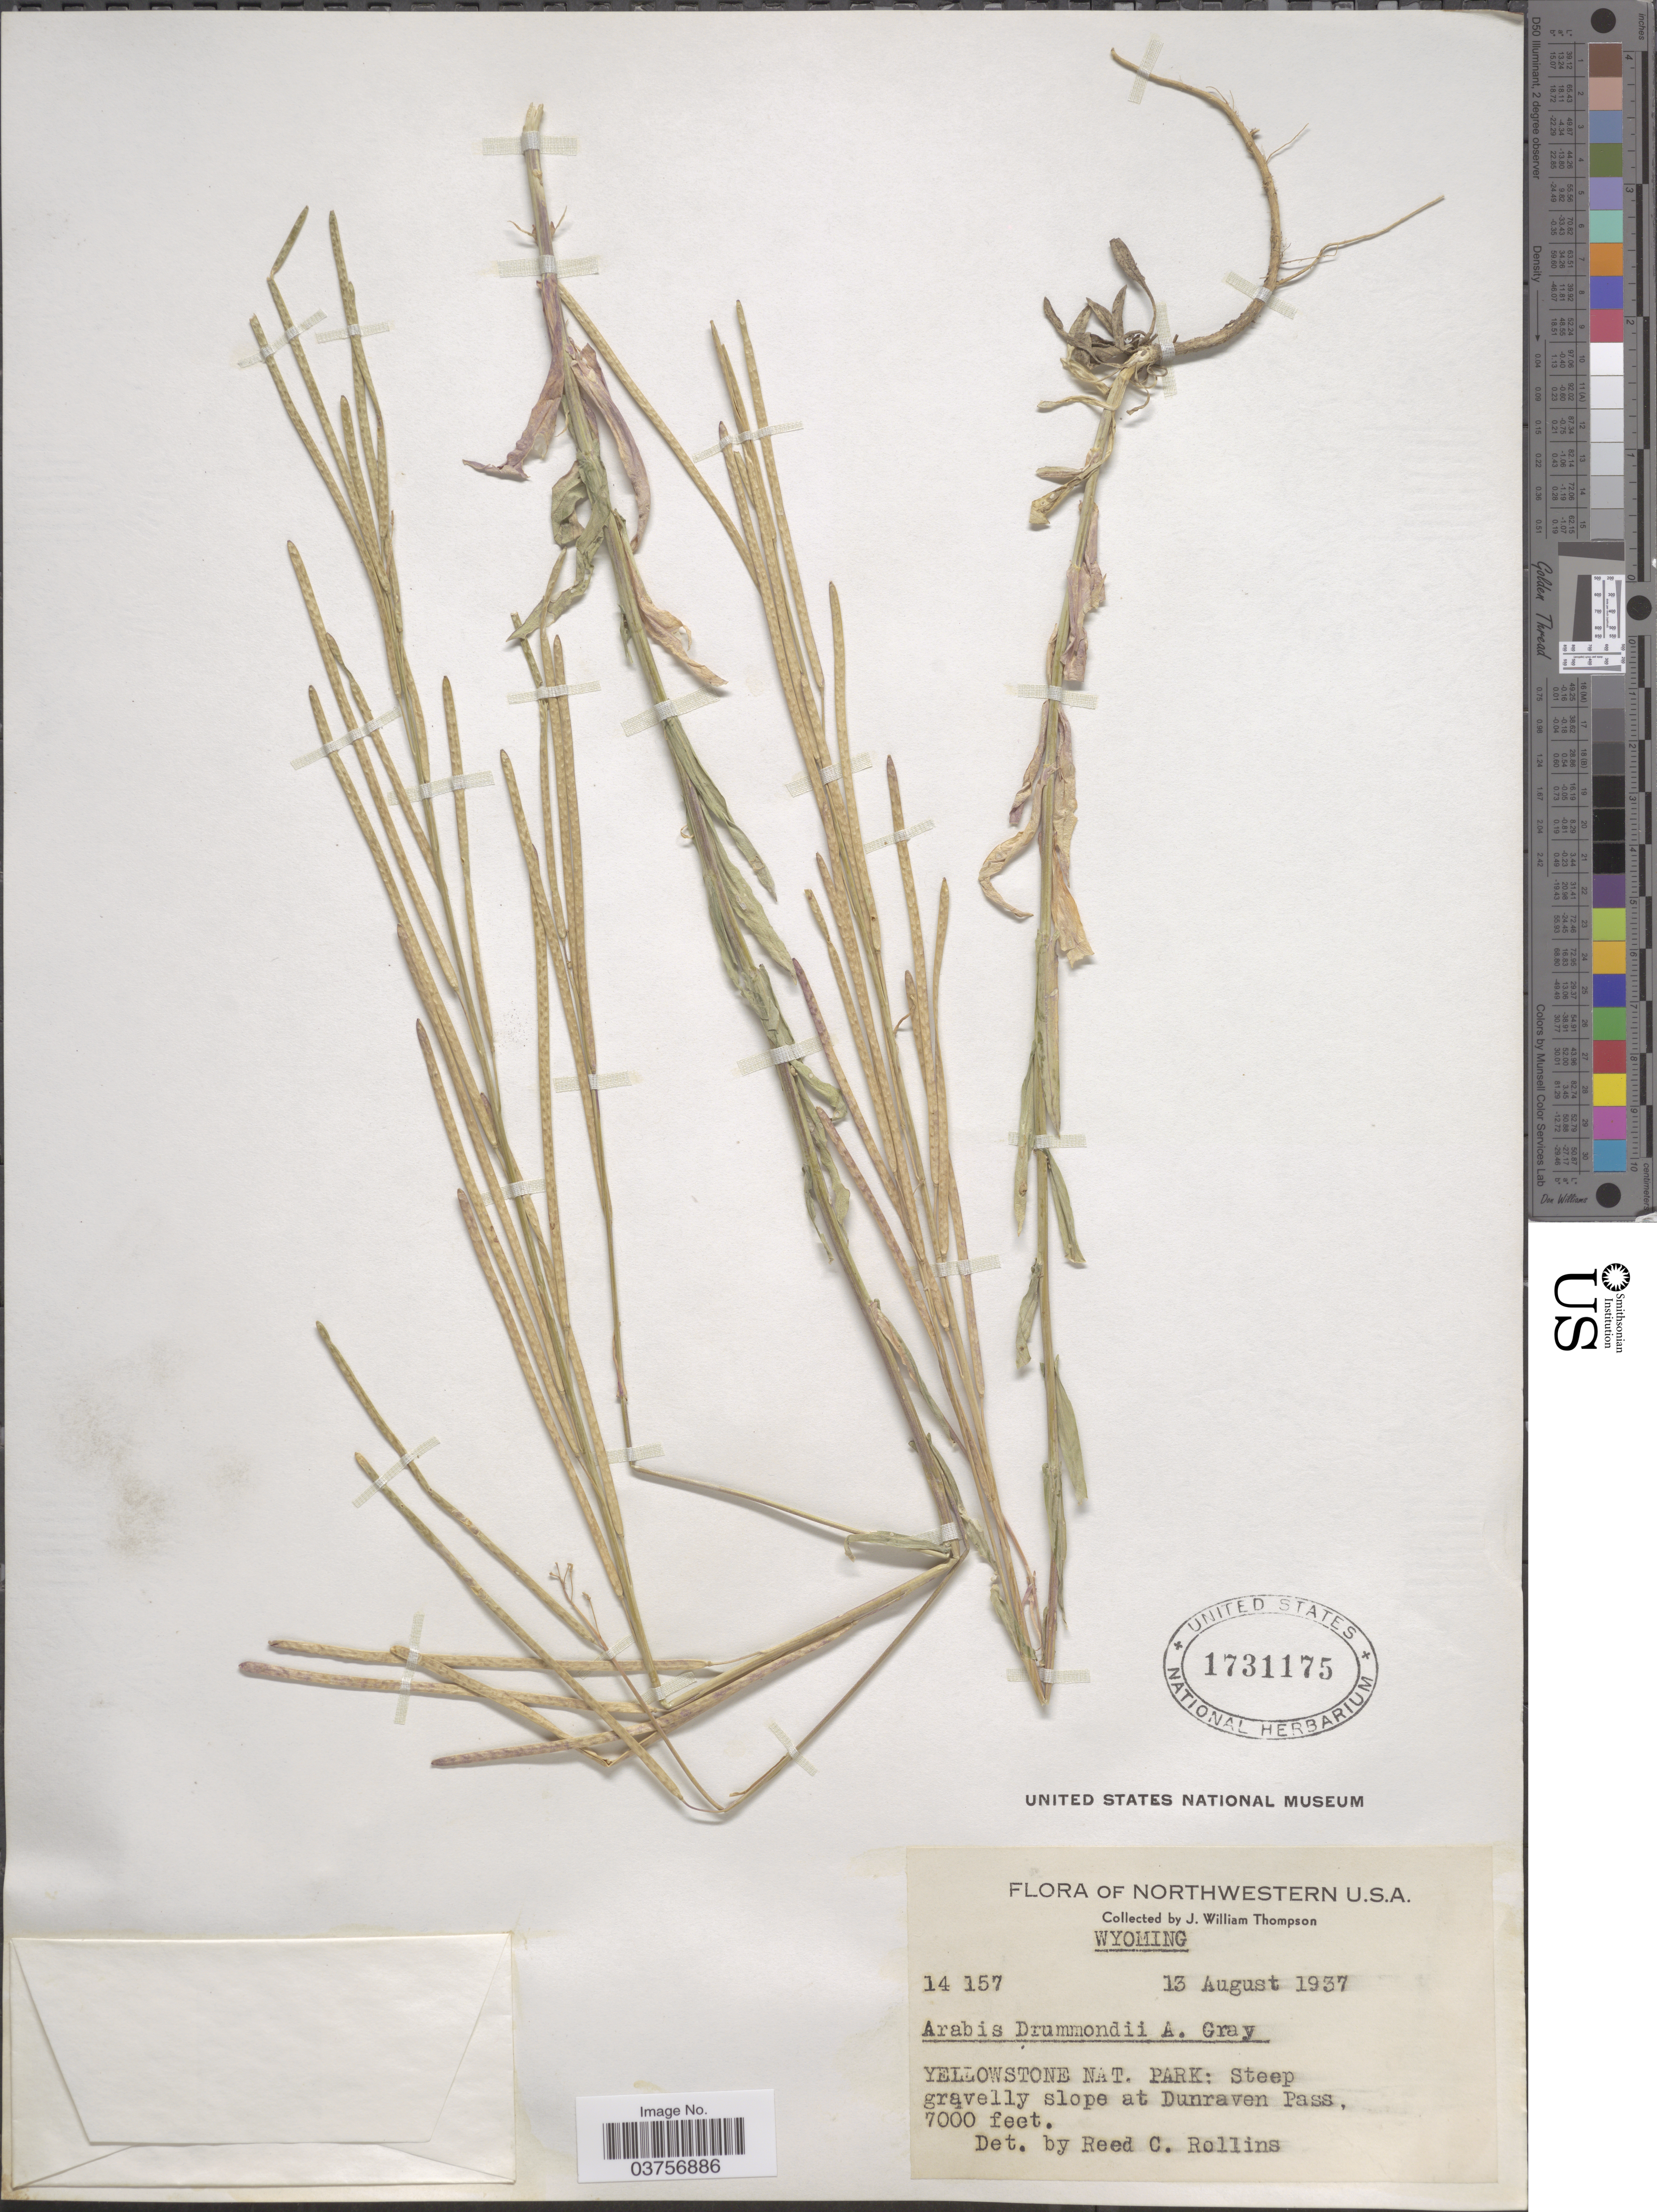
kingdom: Plantae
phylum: Tracheophyta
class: Magnoliopsida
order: Brassicales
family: Brassicaceae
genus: Arabis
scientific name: Arabis drummondii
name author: A. Gray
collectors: J. W. Thompson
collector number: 14157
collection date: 1937-08-13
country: United States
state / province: Wyoming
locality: Northwestern U.S.A. Yellowstone Nat. Park: Steep gravelly slope at Dunraven Pass.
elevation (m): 2134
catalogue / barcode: US 1731175